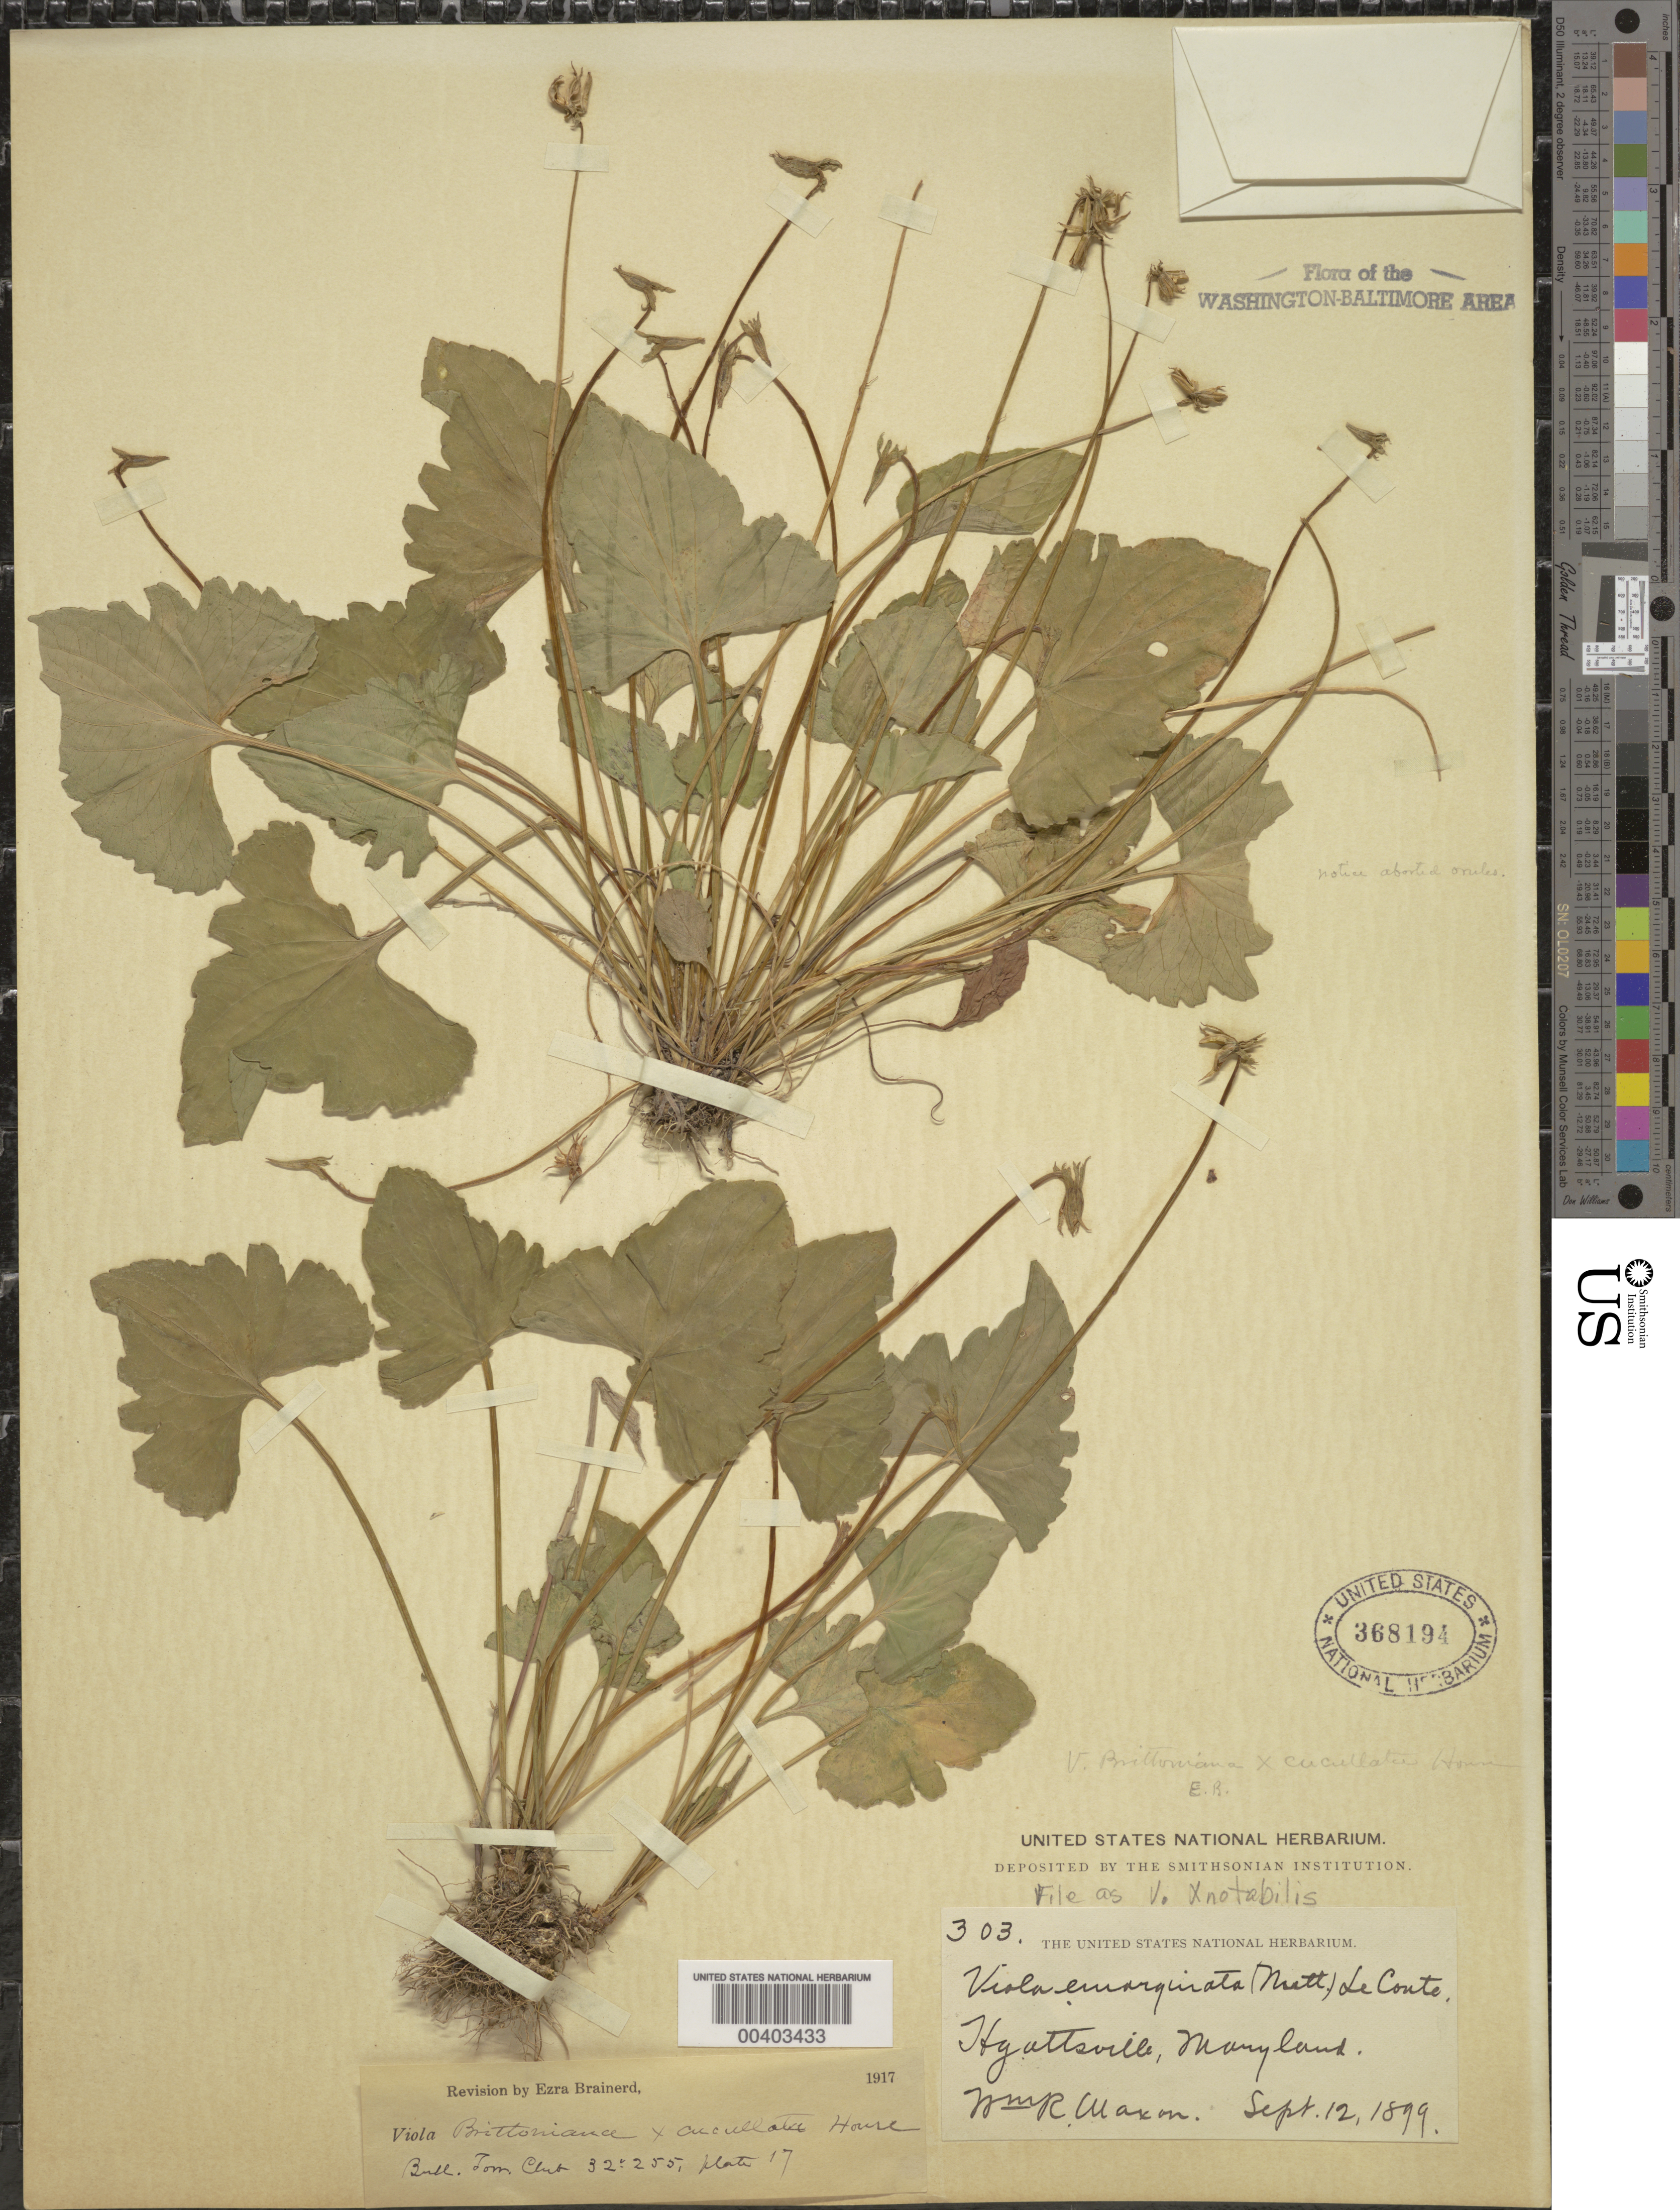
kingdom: Plantae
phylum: Tracheophyta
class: Magnoliopsida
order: Malpighiales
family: Violaceae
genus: Viola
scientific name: Viola sagittata var. sagittata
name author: Aiton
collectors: W. R. Maxon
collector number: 303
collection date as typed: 12 Sep 1899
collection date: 1899-09-12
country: United States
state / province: Maryland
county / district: Prince George's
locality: Hyattsville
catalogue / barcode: US 368194